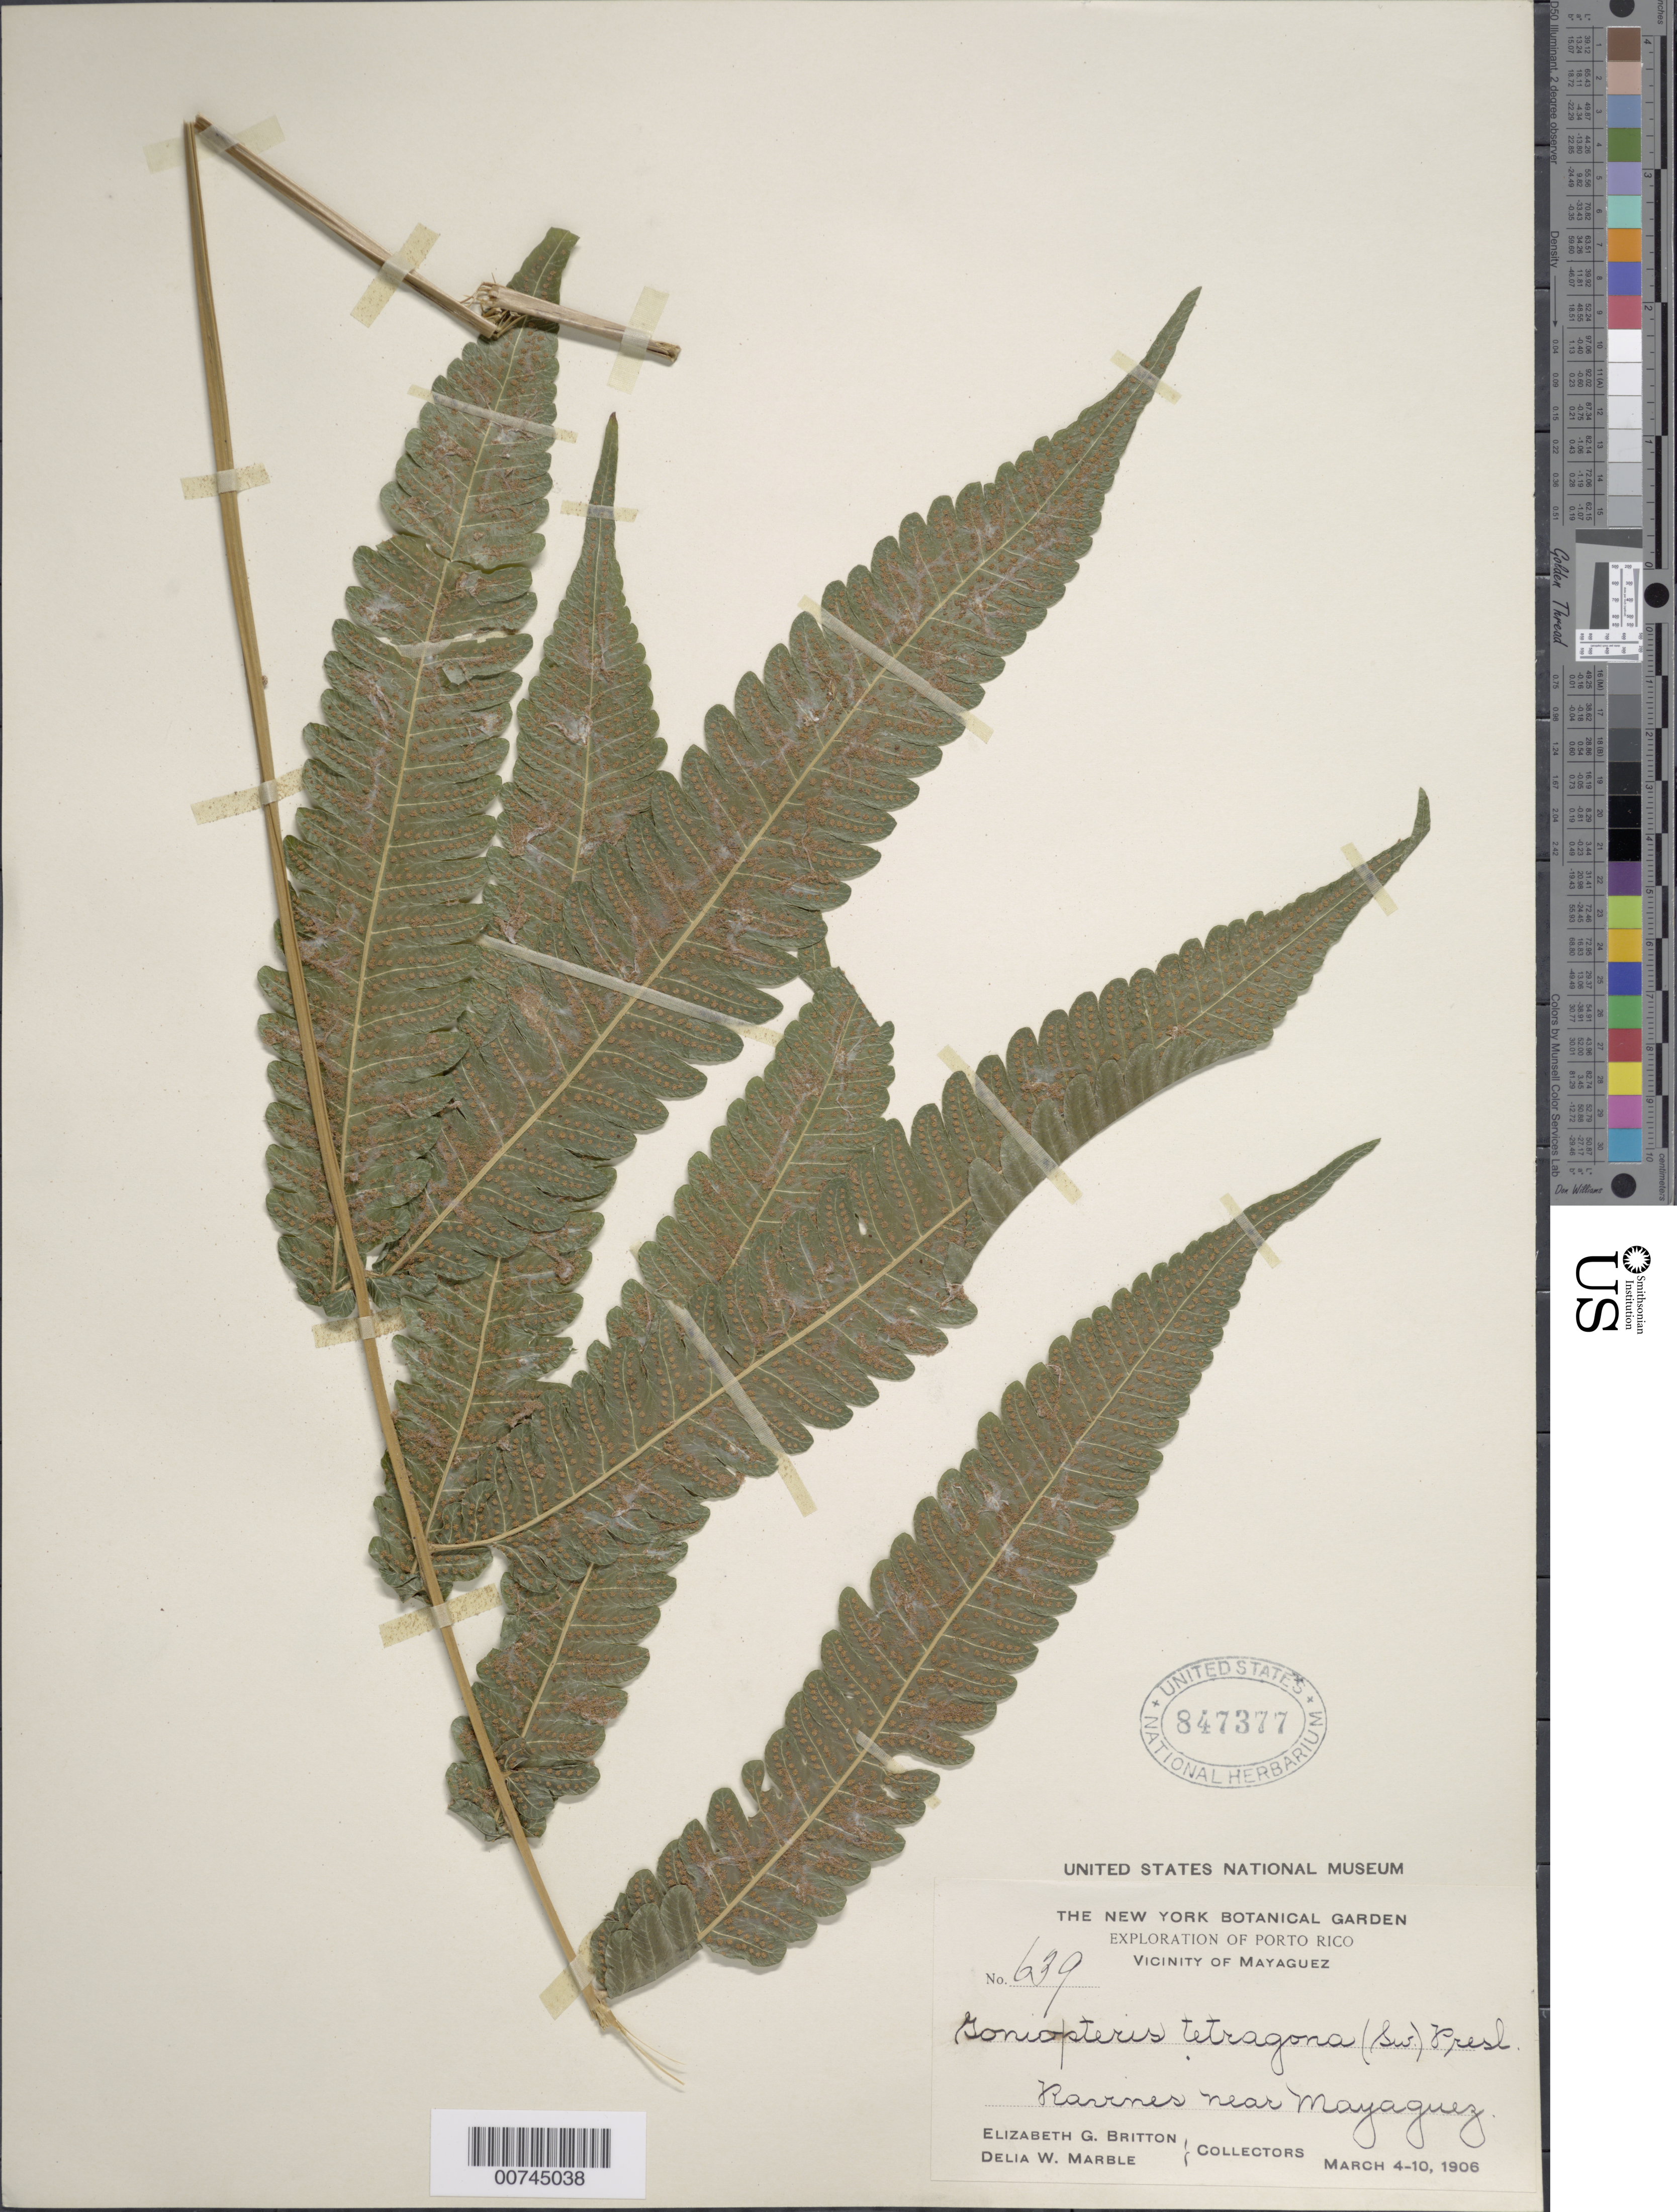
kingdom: Plantae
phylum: Tracheophyta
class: Polypodiopsida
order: Polypodiales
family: Thelypteridaceae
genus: Goniopteris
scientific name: Goniopteris subtetragona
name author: (Link) Vareschi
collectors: E. G. Britton & D. W. Marble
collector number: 639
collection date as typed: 04 Mar 1906 to 10 Mar 1906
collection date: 1906-03-04/1906-03-10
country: Puerto Rico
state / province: Mayagüez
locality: Vicinity of Mayaguez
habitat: Ravines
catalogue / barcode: US 847377